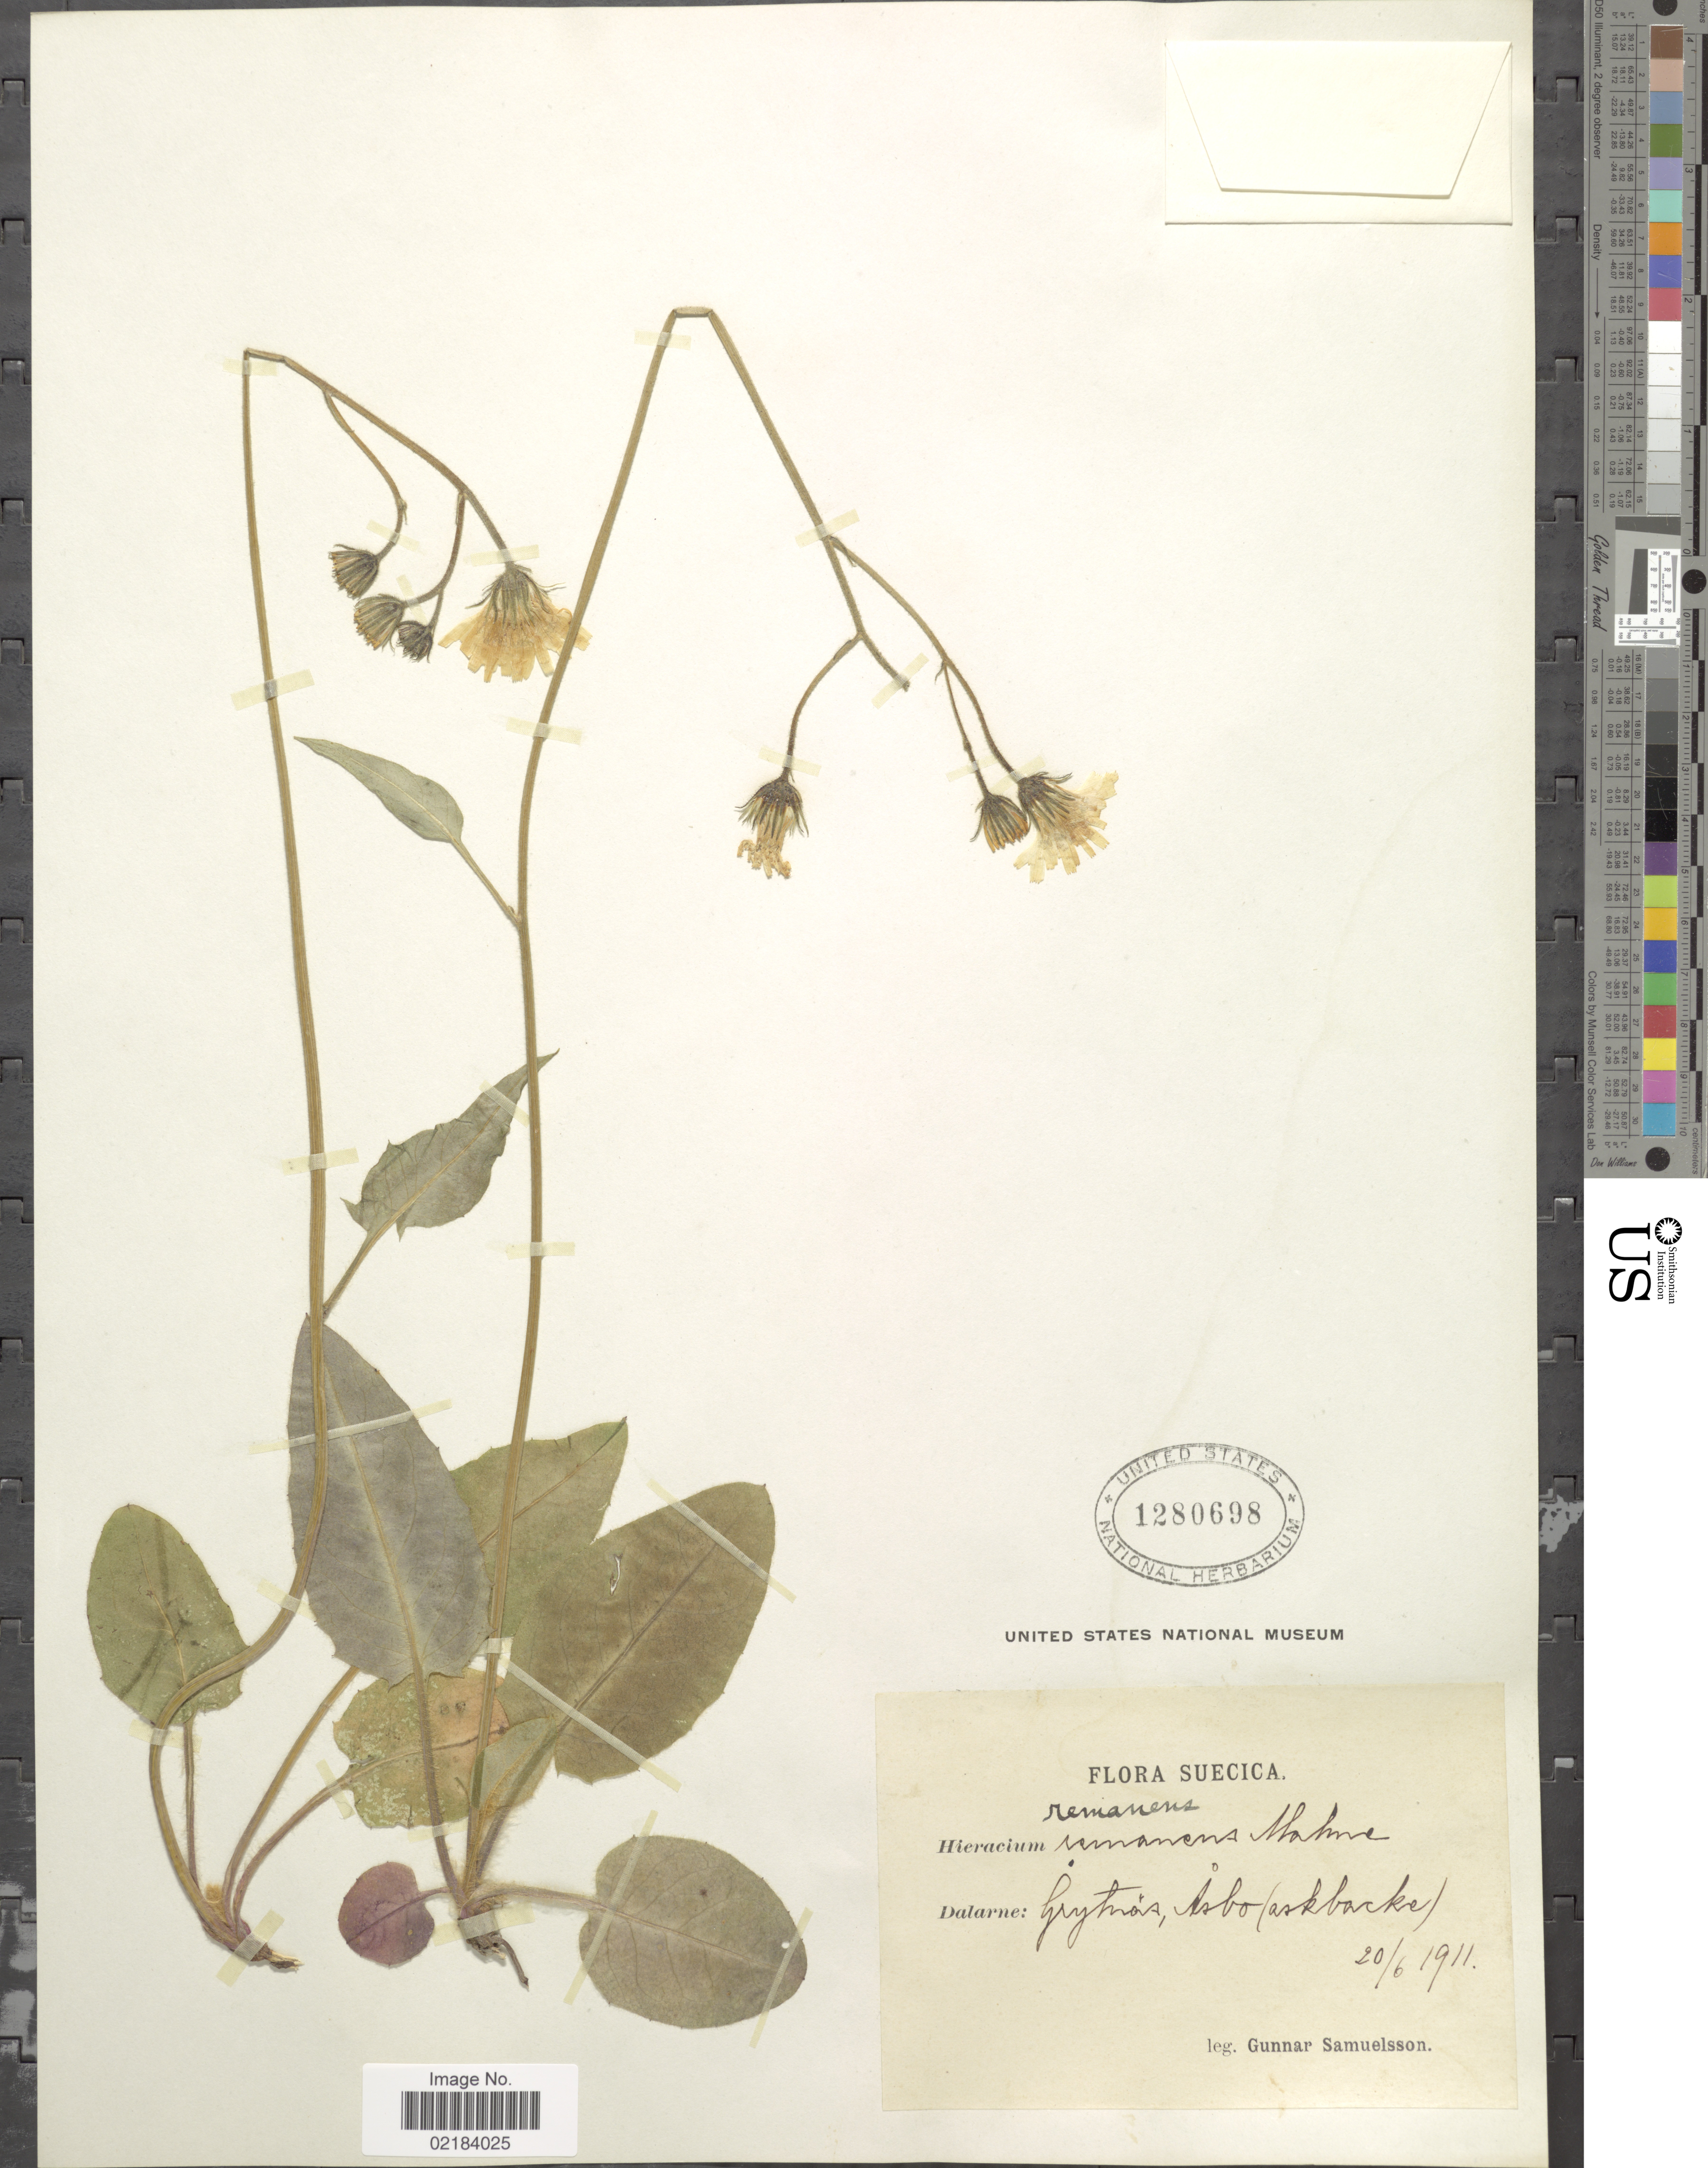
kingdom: Plantae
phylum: Tracheophyta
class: Magnoliopsida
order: Asterales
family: Asteraceae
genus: Hieracium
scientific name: Hieracium remanens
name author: (Malme) Dahlst.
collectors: G. Samuelsson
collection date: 1911-06-20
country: Sweden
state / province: Dalarna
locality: Grytnäs, Åsbo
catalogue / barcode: US 1280698